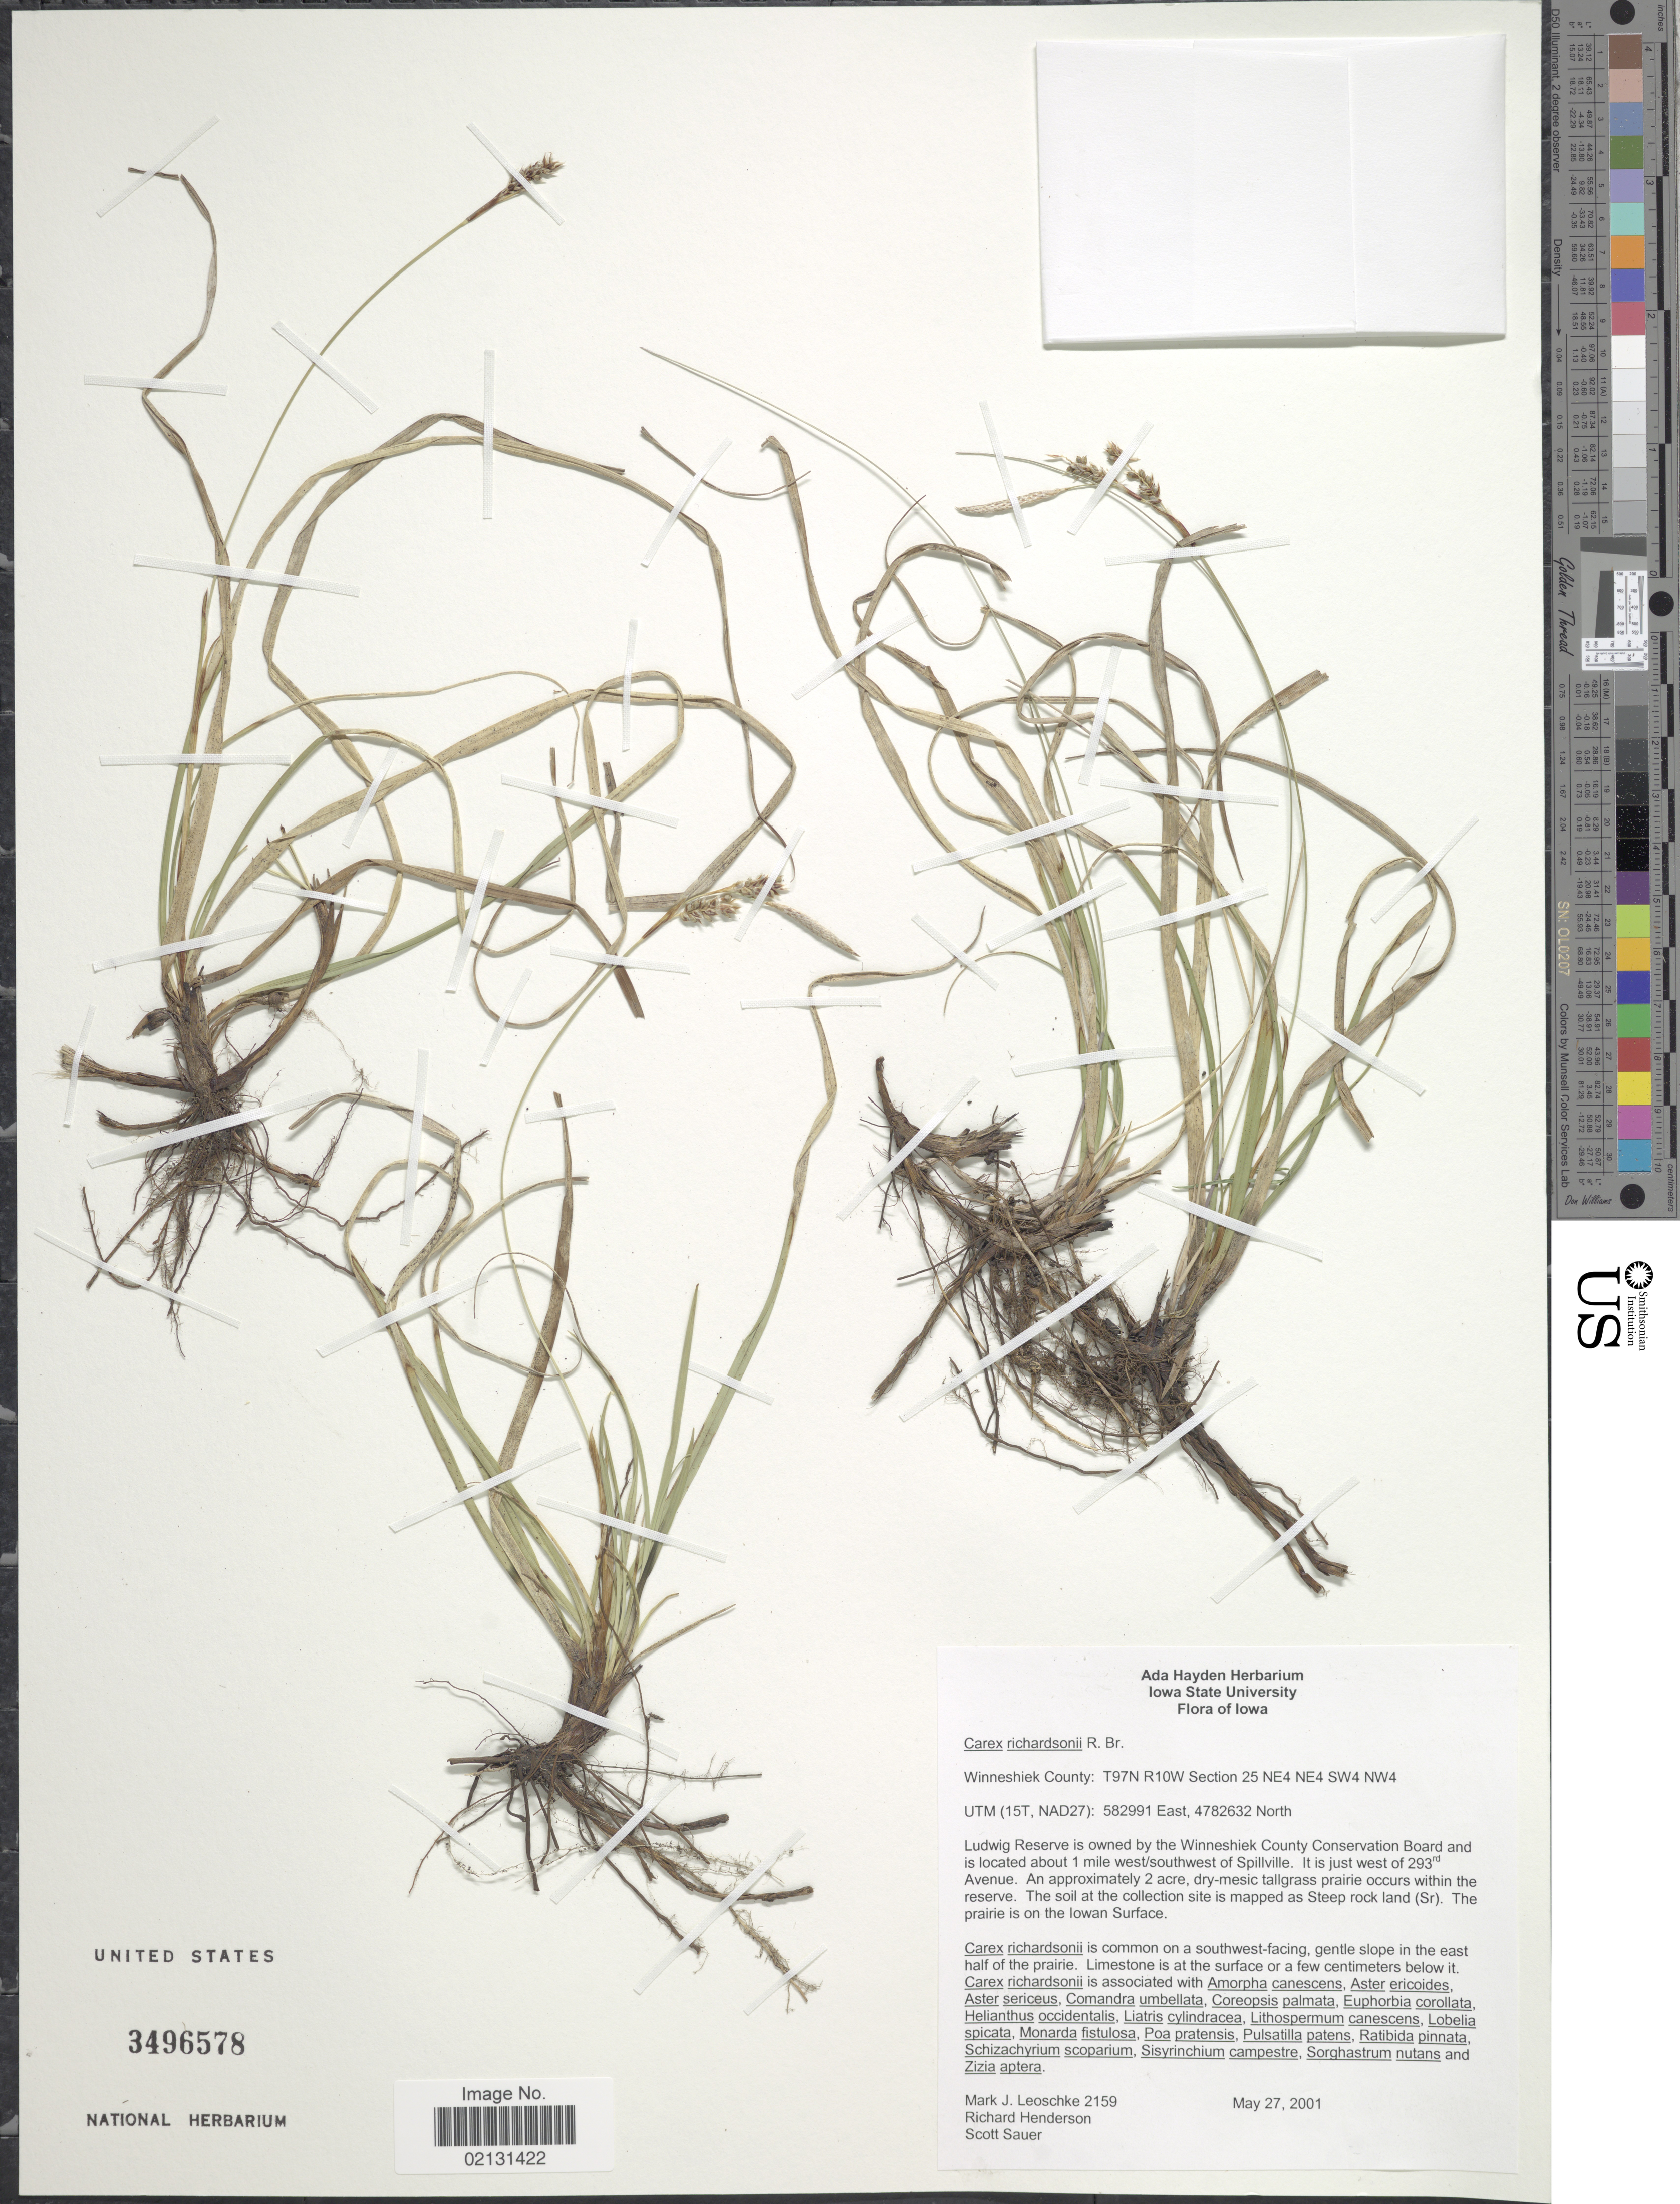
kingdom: Plantae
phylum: Tracheophyta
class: Liliopsida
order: Poales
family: Cyperaceae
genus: Carex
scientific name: Carex richardsonii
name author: R. Br.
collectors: M. J. Leoschke, R. J. F. Henderson & S. Sauer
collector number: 2159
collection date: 2001-05-27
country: United States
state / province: Iowa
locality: Winneshiek County: T97N R10W Section 25 NE4 NE4 SW4 NW4, Ludwig Reserve is located about 1 mile west/southwest of Spillville, just west of 293rd Avenue, prairie is on the Iowan Surface.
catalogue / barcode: US 3496578